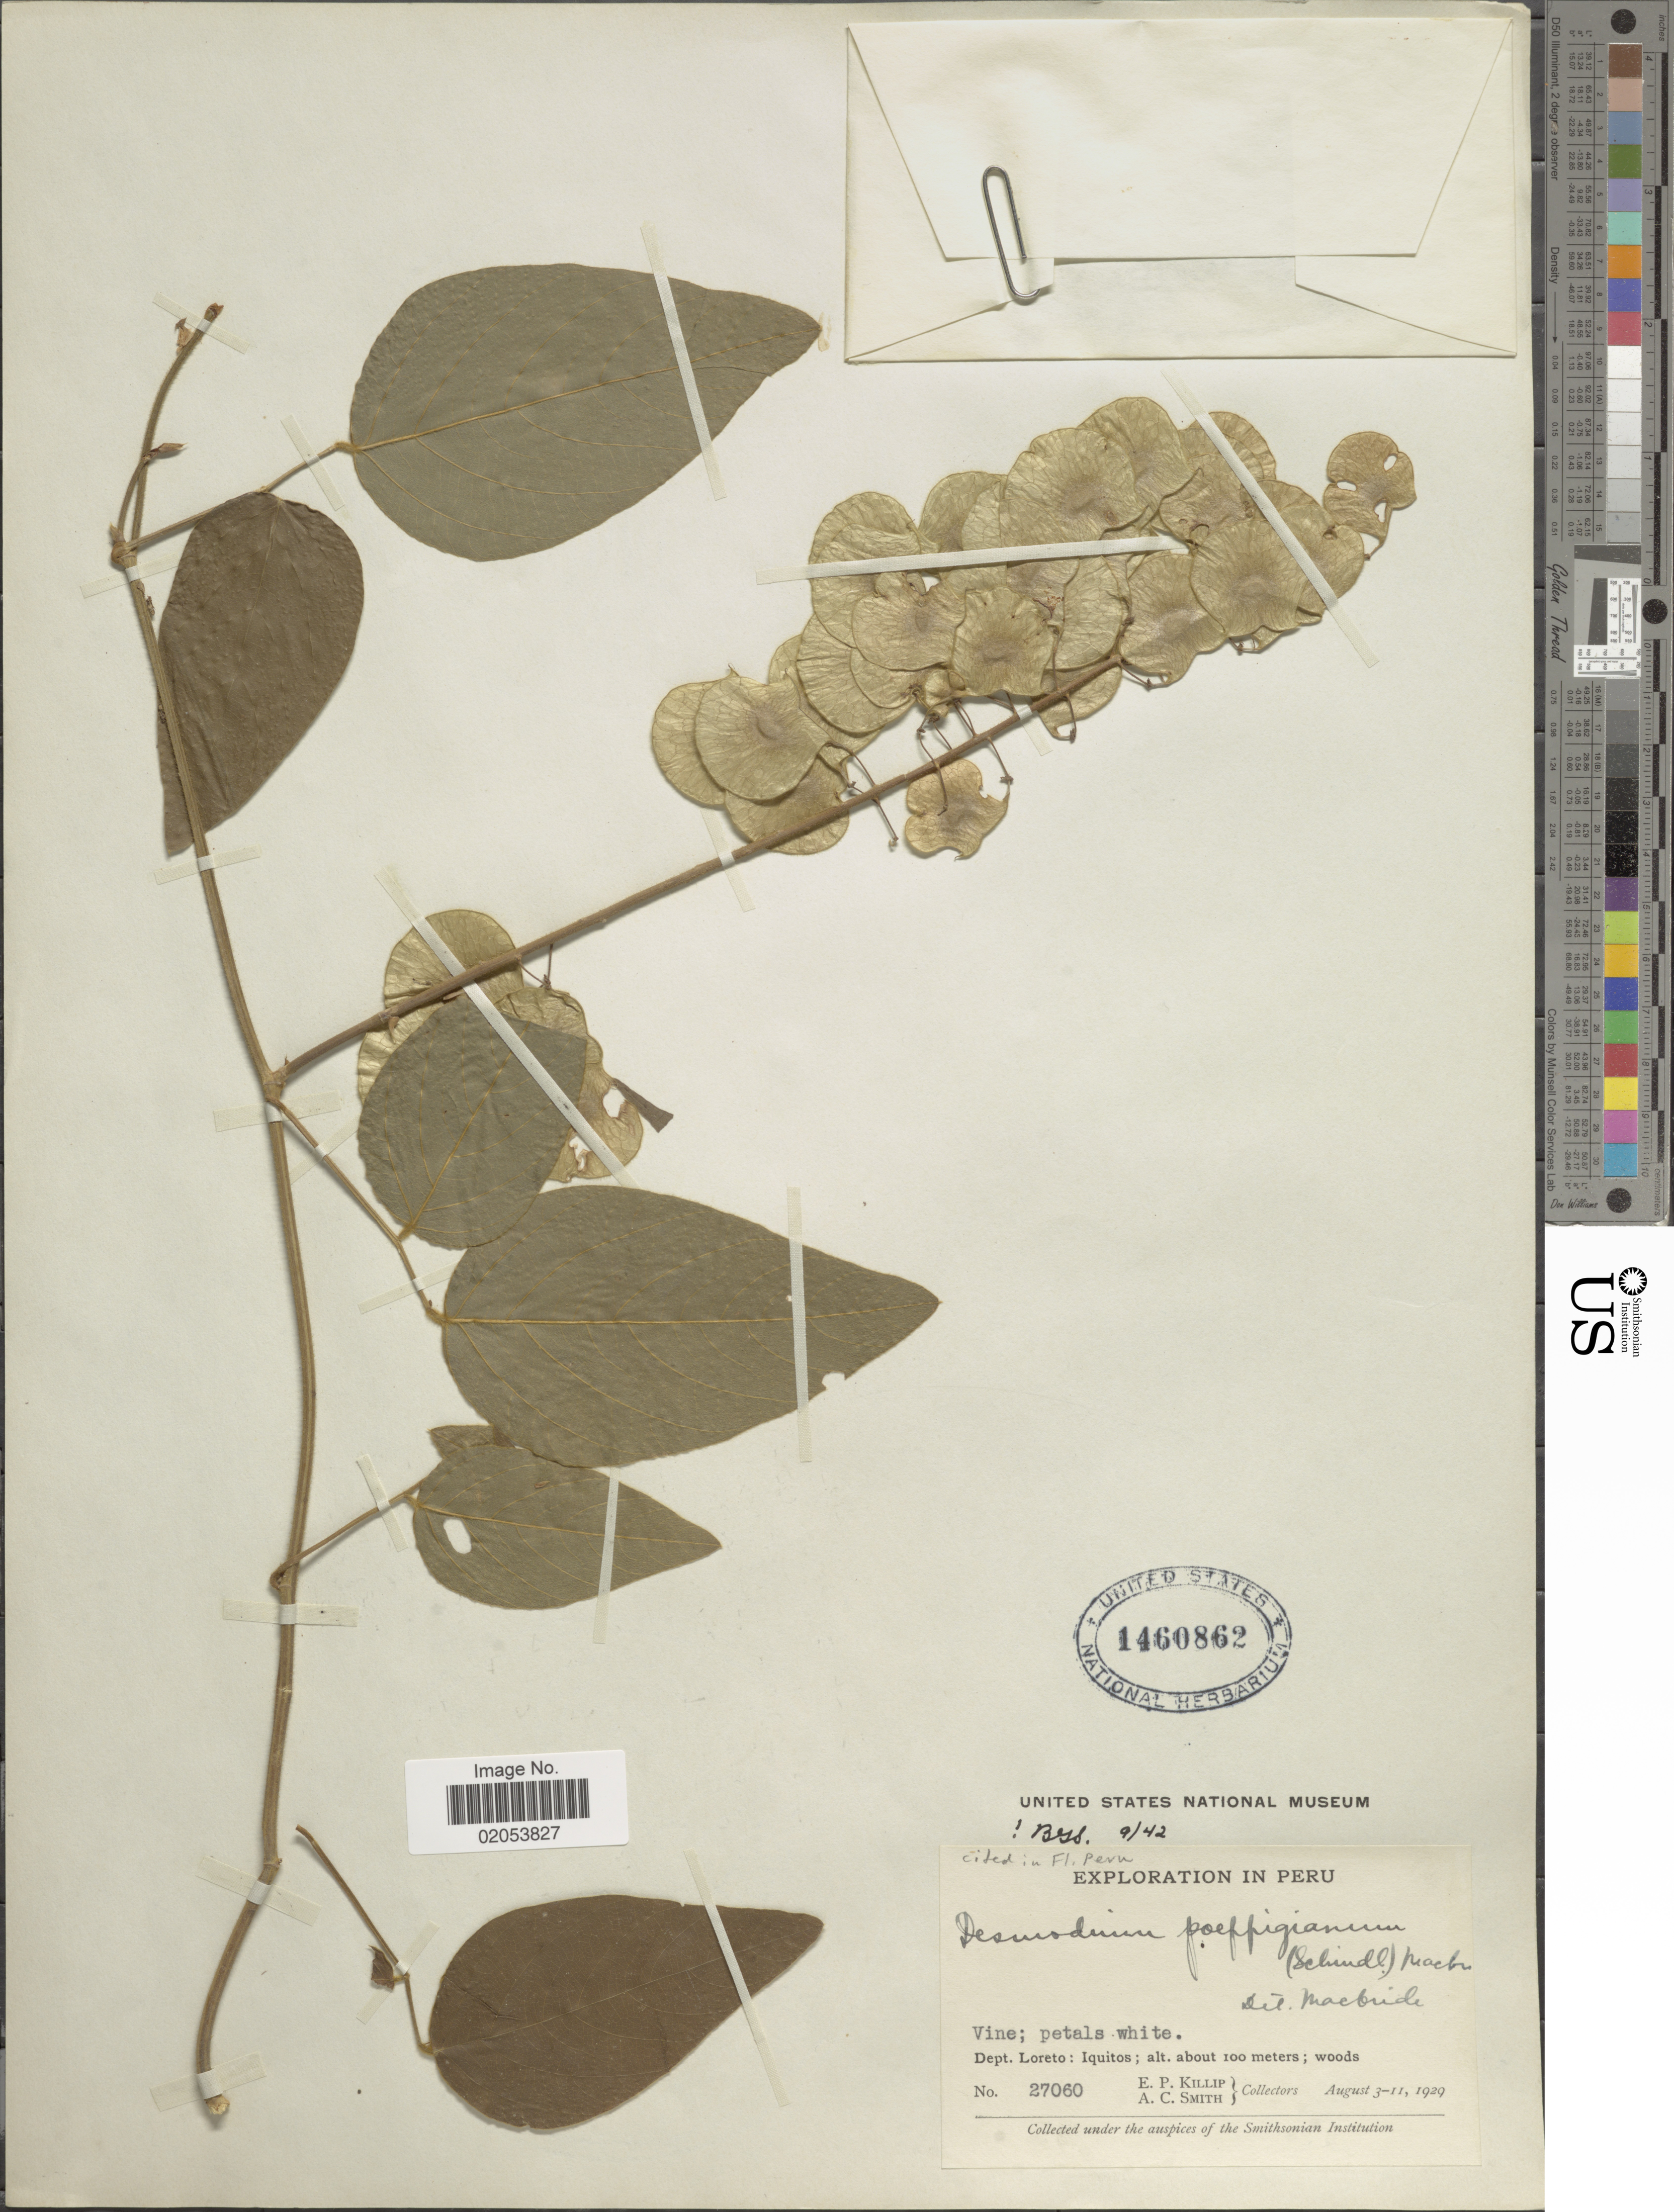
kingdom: Plantae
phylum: Tracheophyta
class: Magnoliopsida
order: Fabales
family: Fabaceae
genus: Desmodium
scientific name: Desmodium poeppigianum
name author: (Schindl.) J.F. Macbr.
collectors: E. P. Killip & A. C. Smith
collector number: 27060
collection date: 1929-08-03/1929-08-11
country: Peru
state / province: Loreto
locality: Iquitos; woods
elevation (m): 100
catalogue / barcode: US 1460862